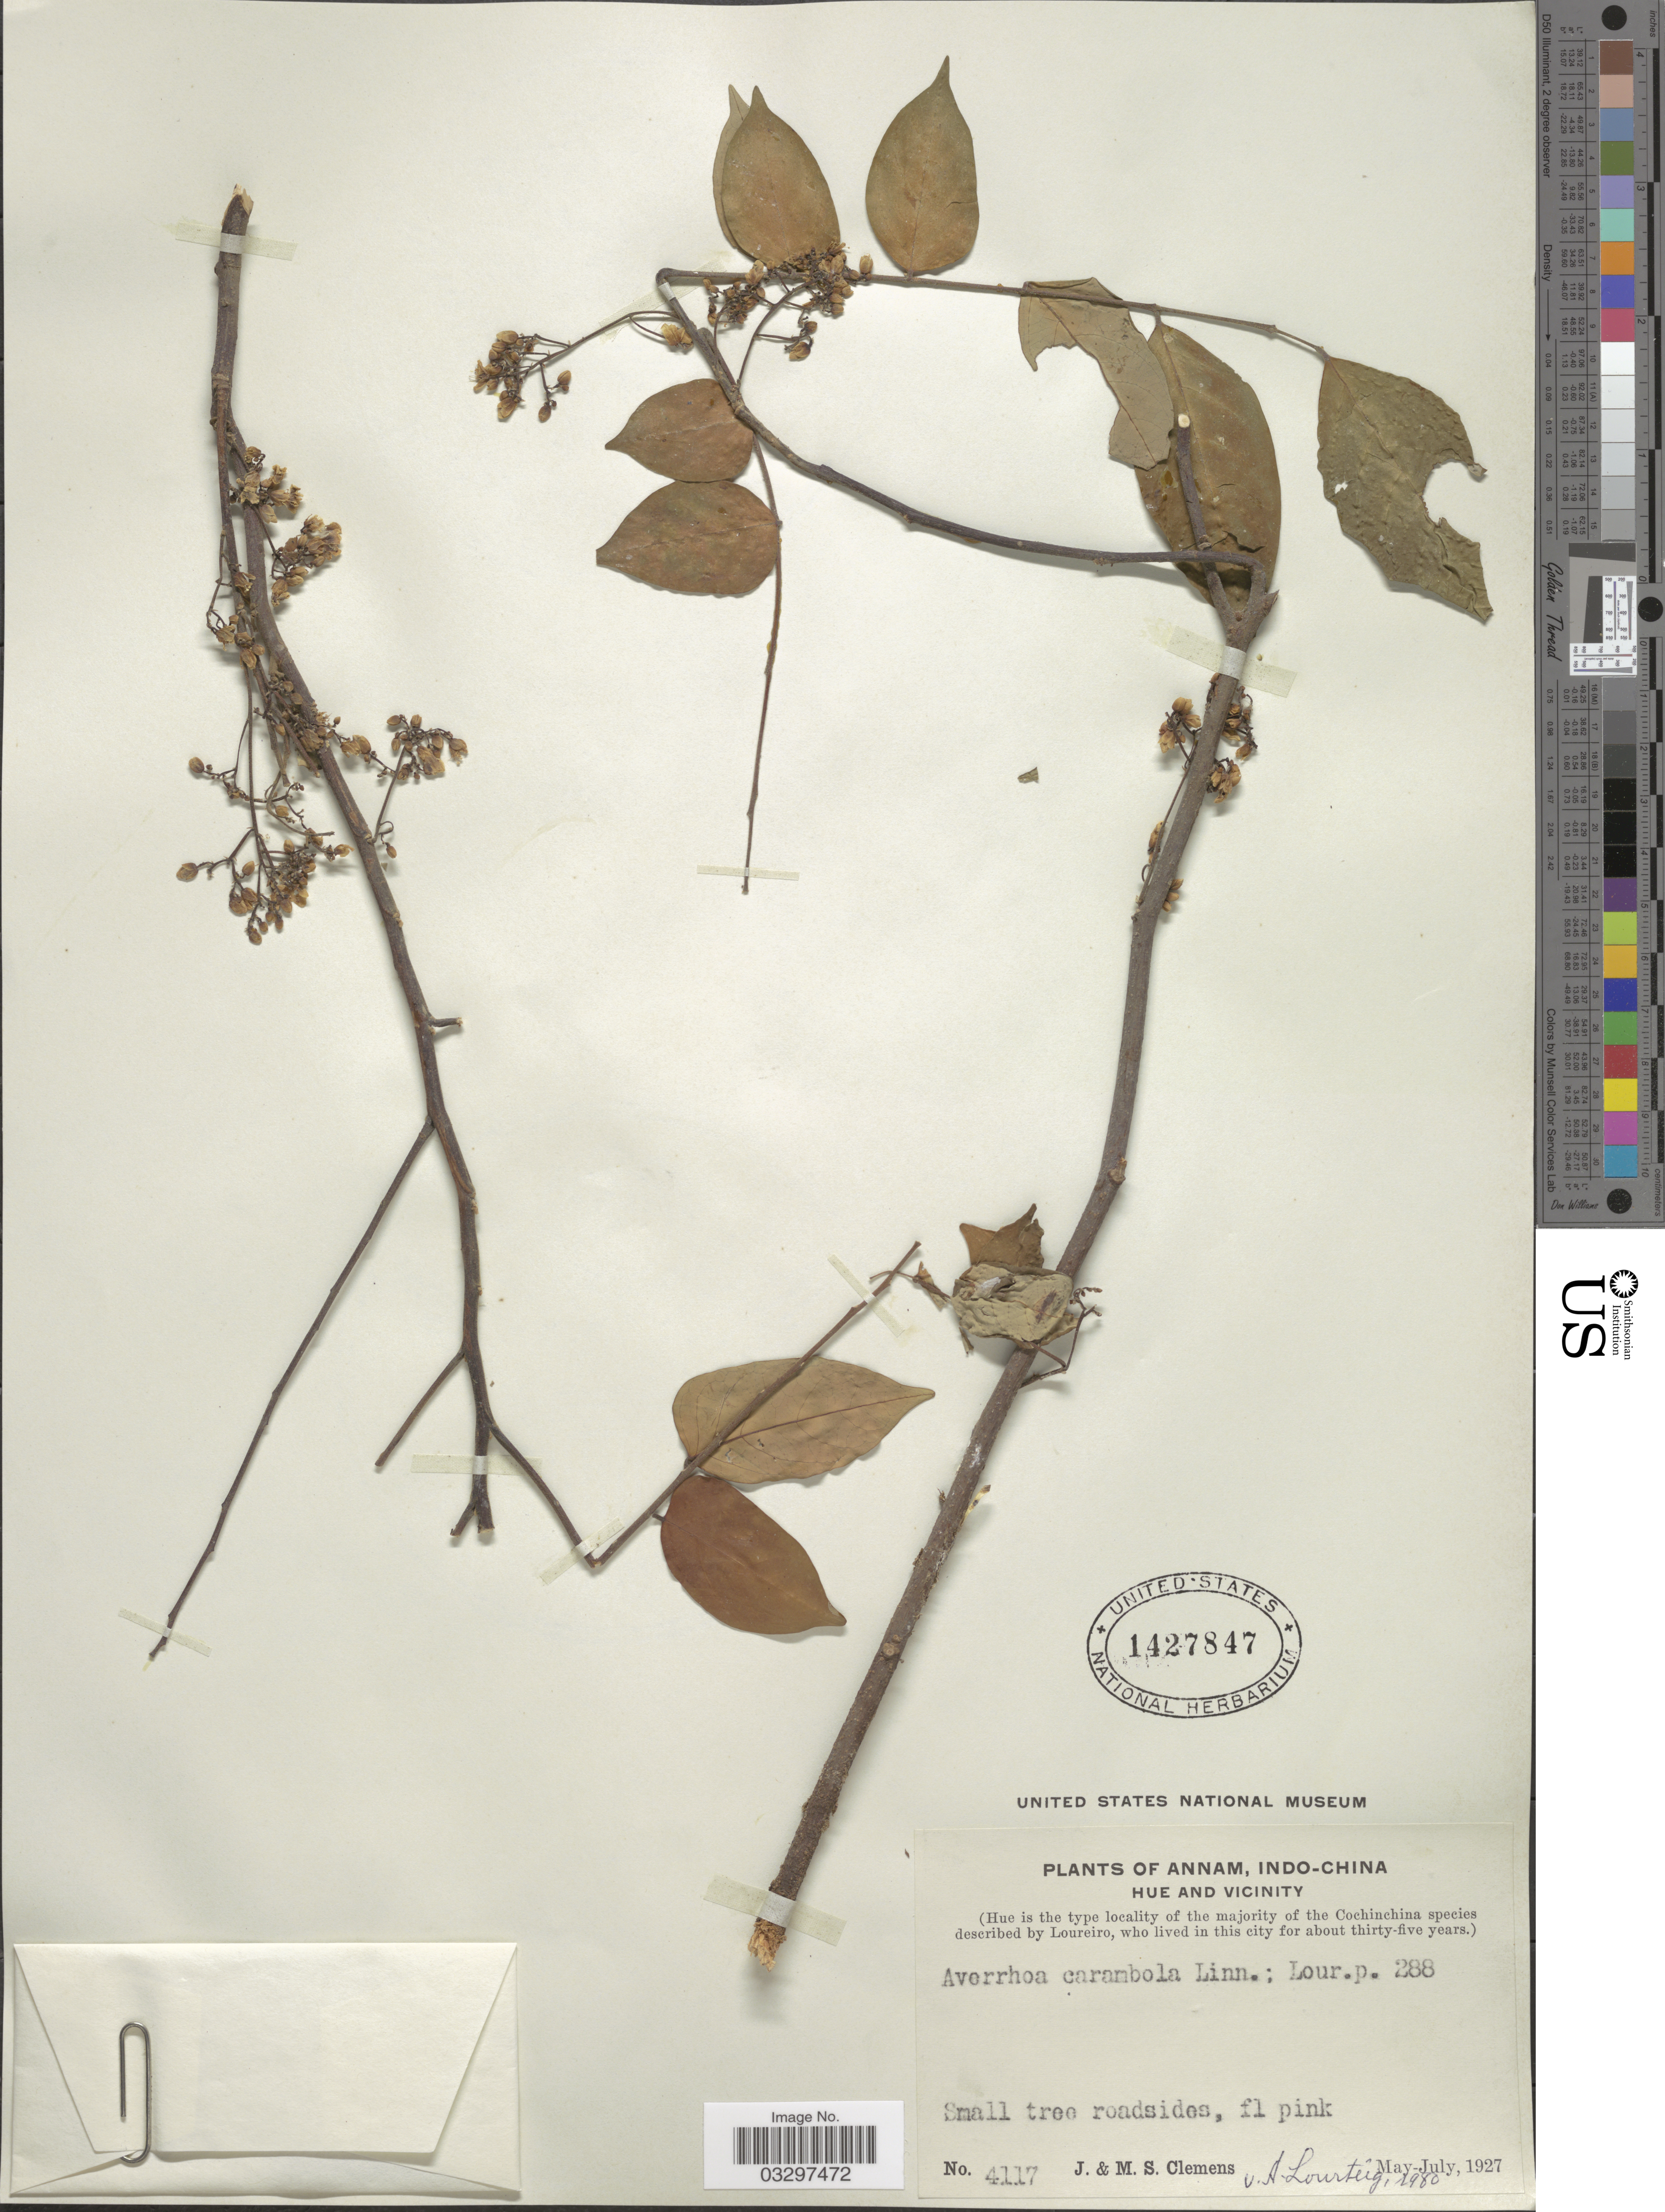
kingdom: Plantae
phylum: Tracheophyta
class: Magnoliopsida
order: Oxalidales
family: Oxalidaceae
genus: Averrhoa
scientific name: Averrhoa carambola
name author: L.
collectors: J. Clemens & M. S. Clemens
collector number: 4117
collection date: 1927-05/1927-07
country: Vietnam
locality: Annam, Indo-China. Hue and vicinity.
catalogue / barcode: US 1427847